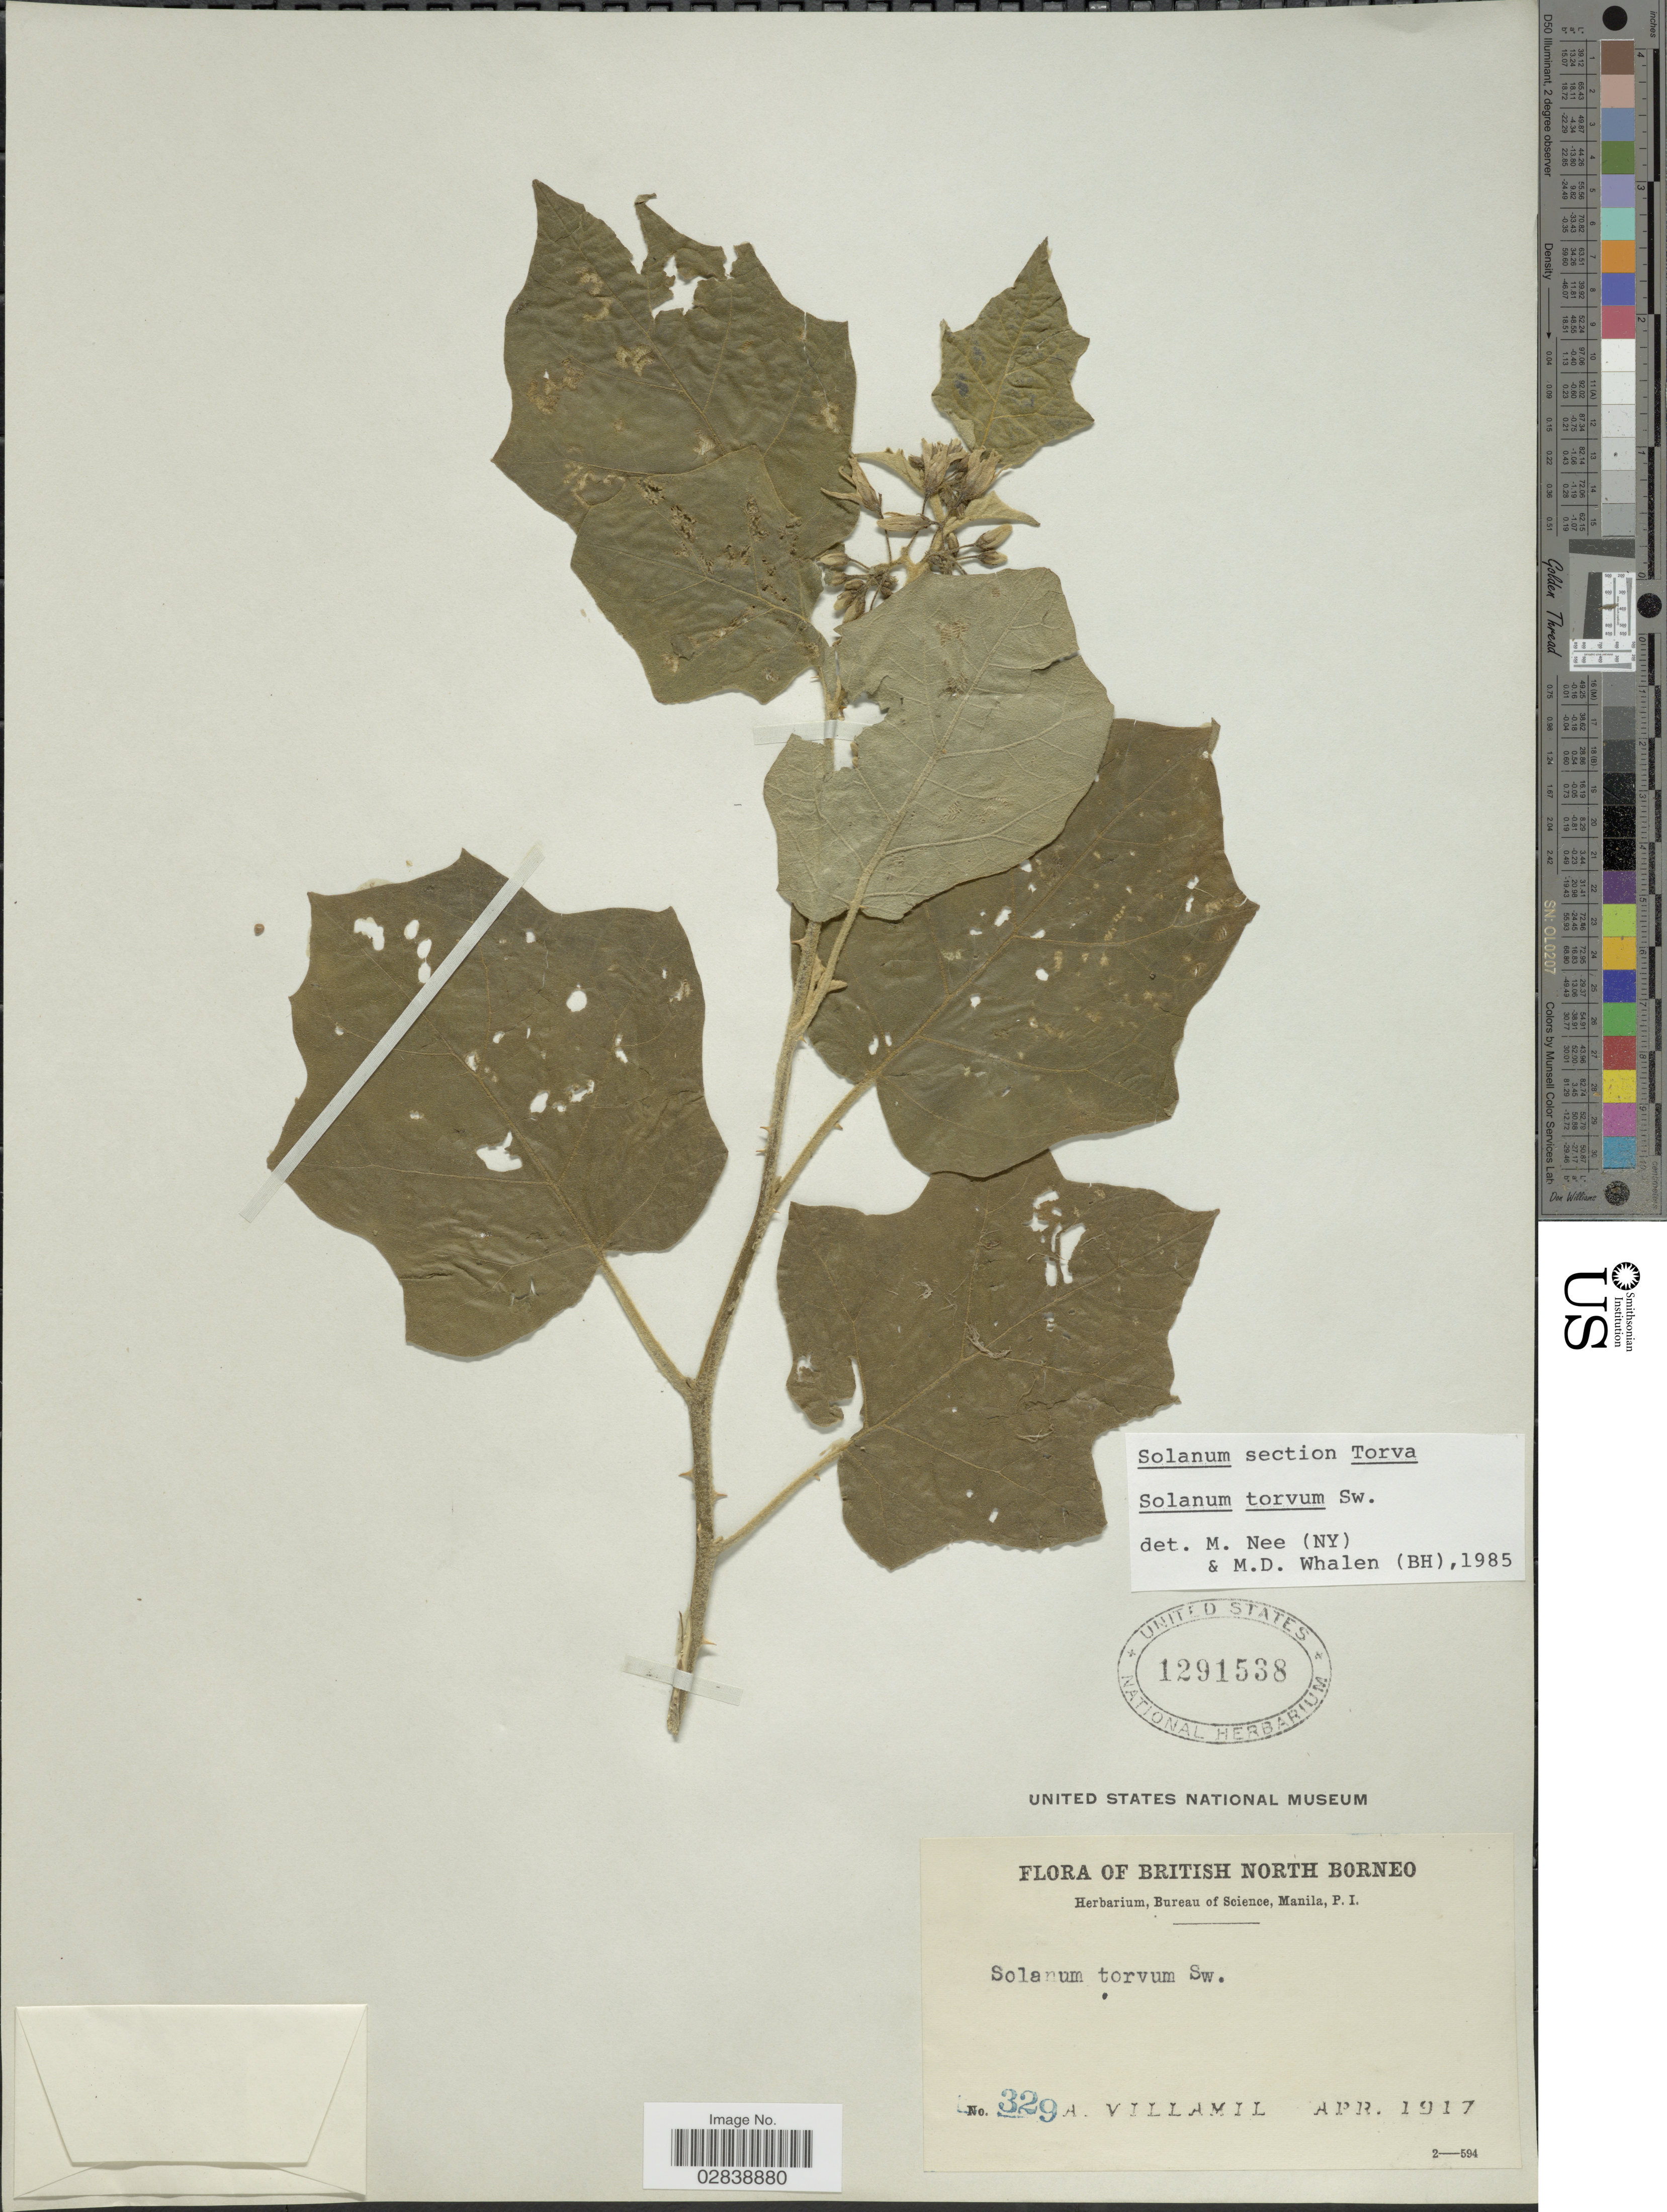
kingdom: Plantae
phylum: Tracheophyta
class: Magnoliopsida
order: Solanales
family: Solanaceae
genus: Solanum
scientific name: Solanum torvum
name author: Sw.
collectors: A. Villamil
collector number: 329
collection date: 1917-04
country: Malaysia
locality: British North Borneo.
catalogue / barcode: US 1291538